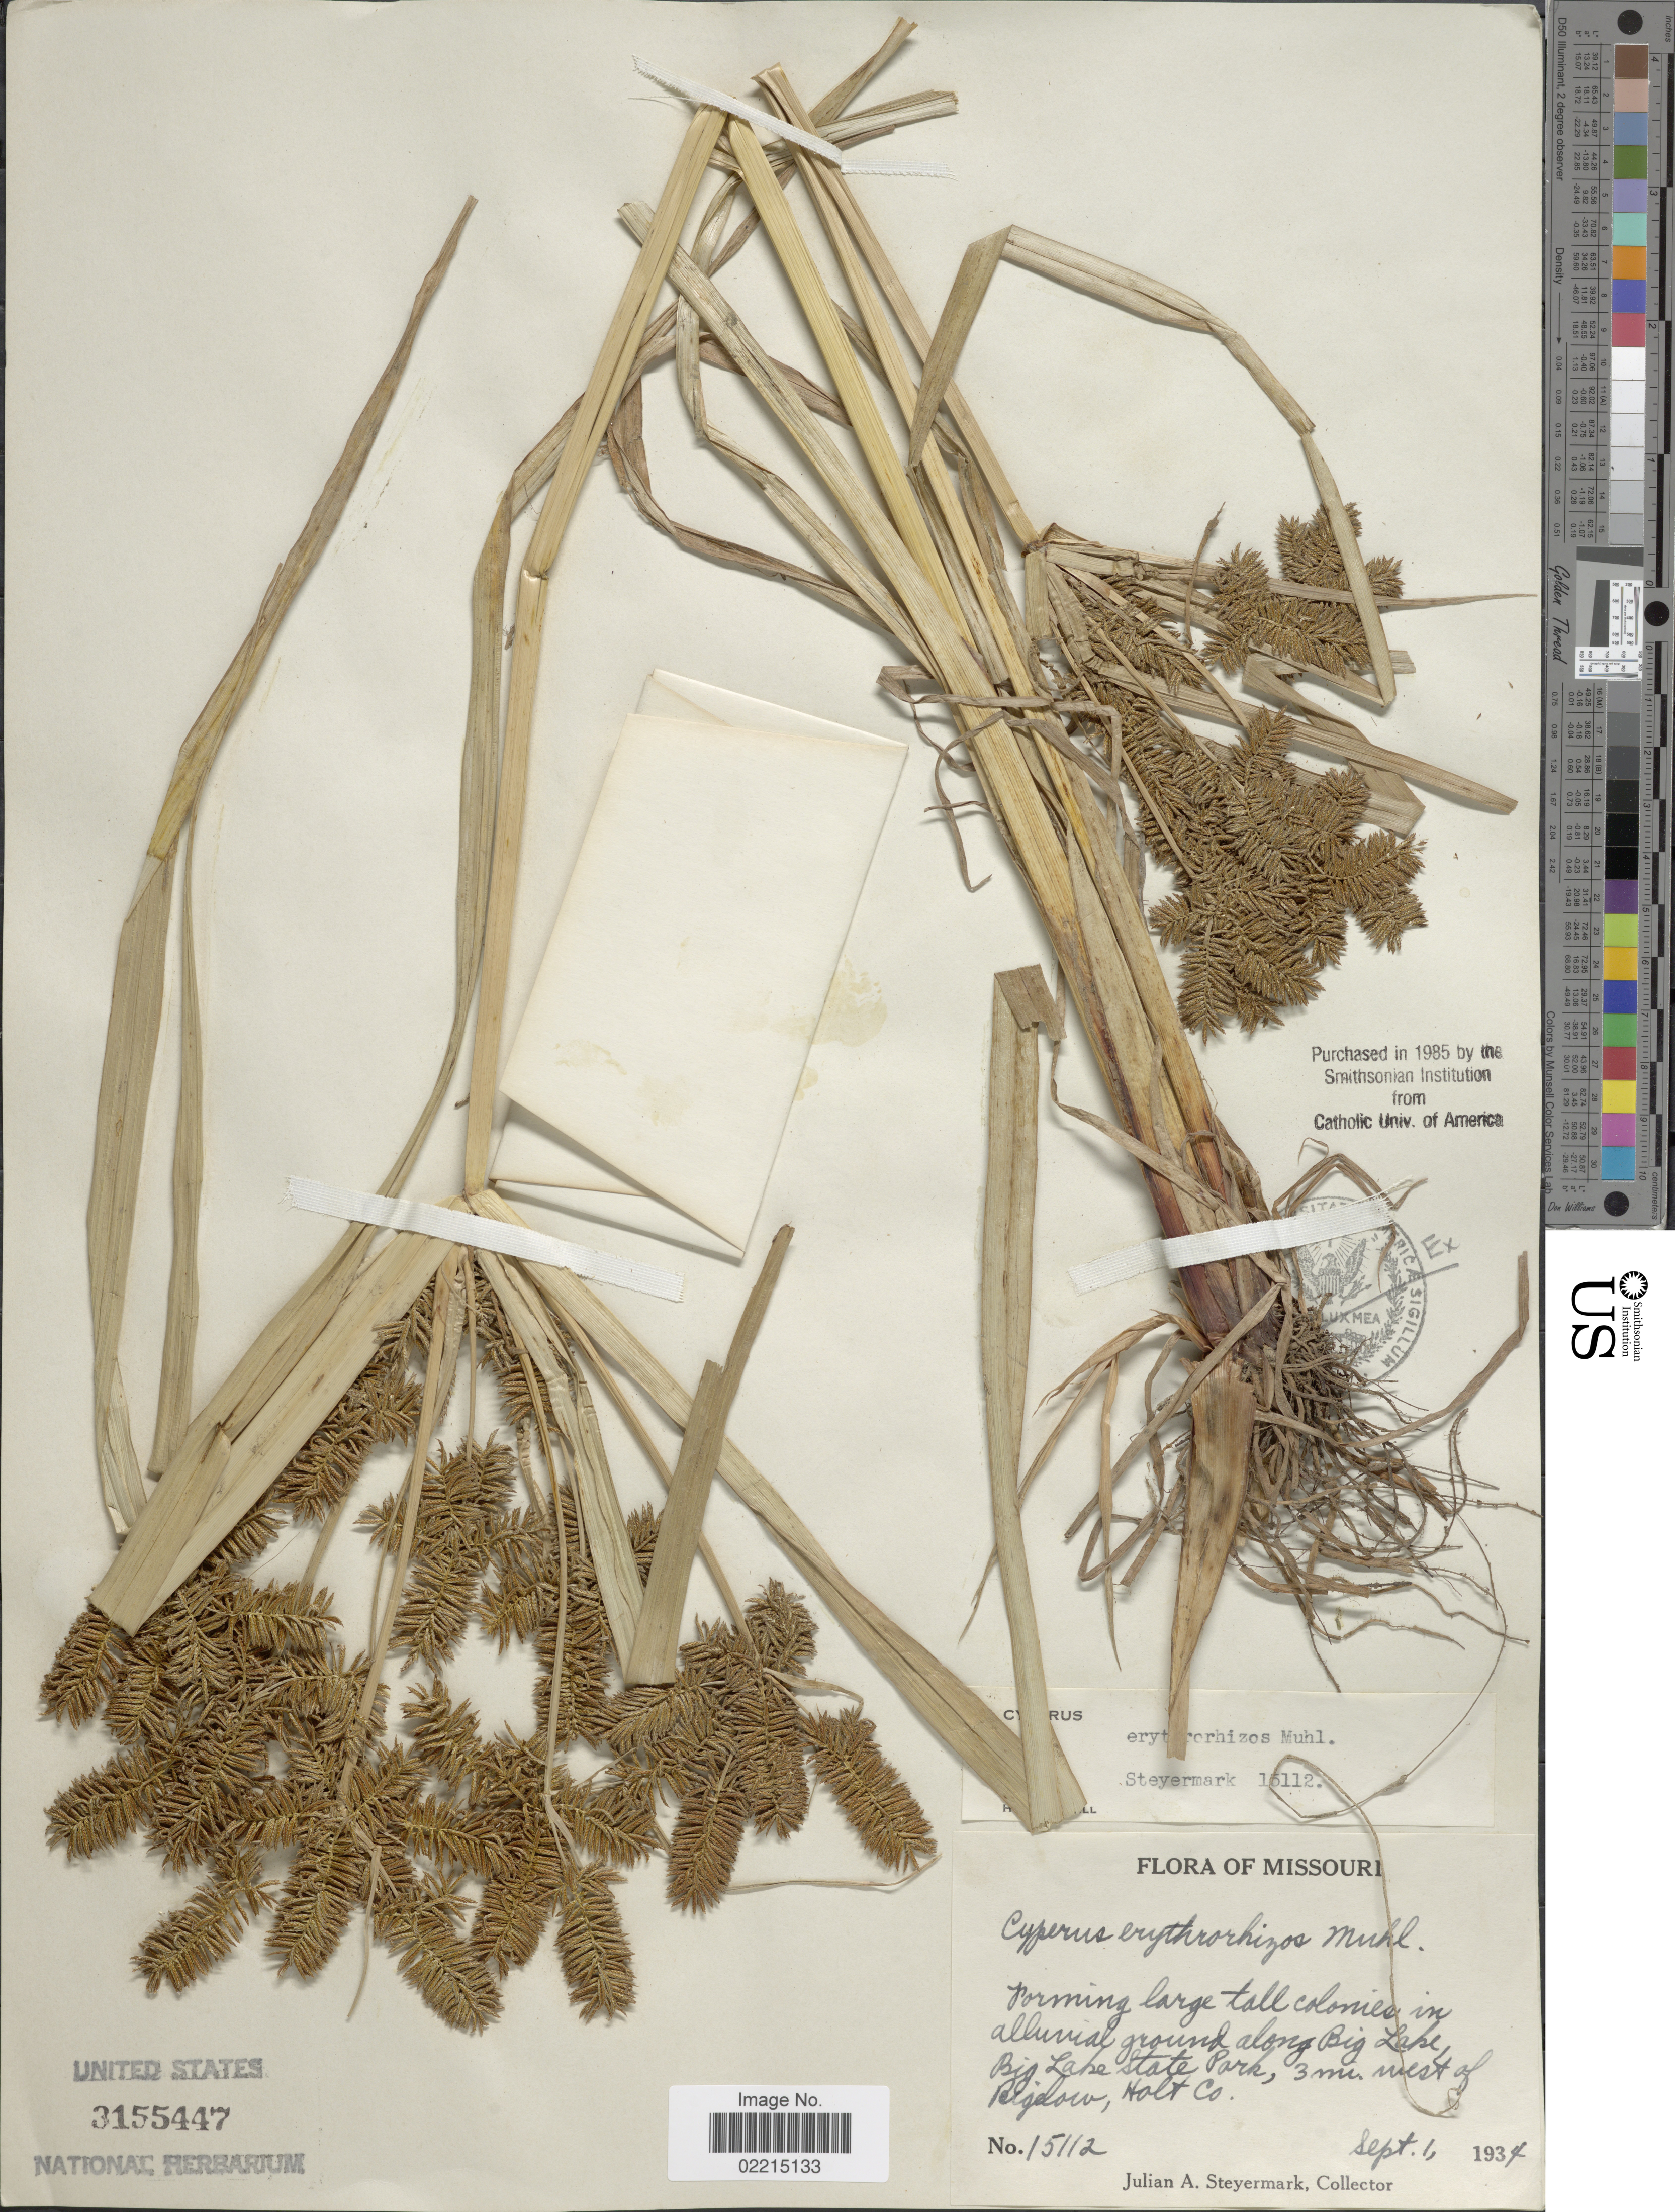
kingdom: Plantae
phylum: Tracheophyta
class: Liliopsida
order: Poales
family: Cyperaceae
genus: Cyperus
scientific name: Cyperus erythrorhizos Muhl.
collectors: J. Steyermark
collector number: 15112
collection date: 1934-09-01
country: United States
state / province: Missouri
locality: Along Big Lake Big Lake State Park, 3 mi. west of Bigelow, Holt Co.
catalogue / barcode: US 3155447